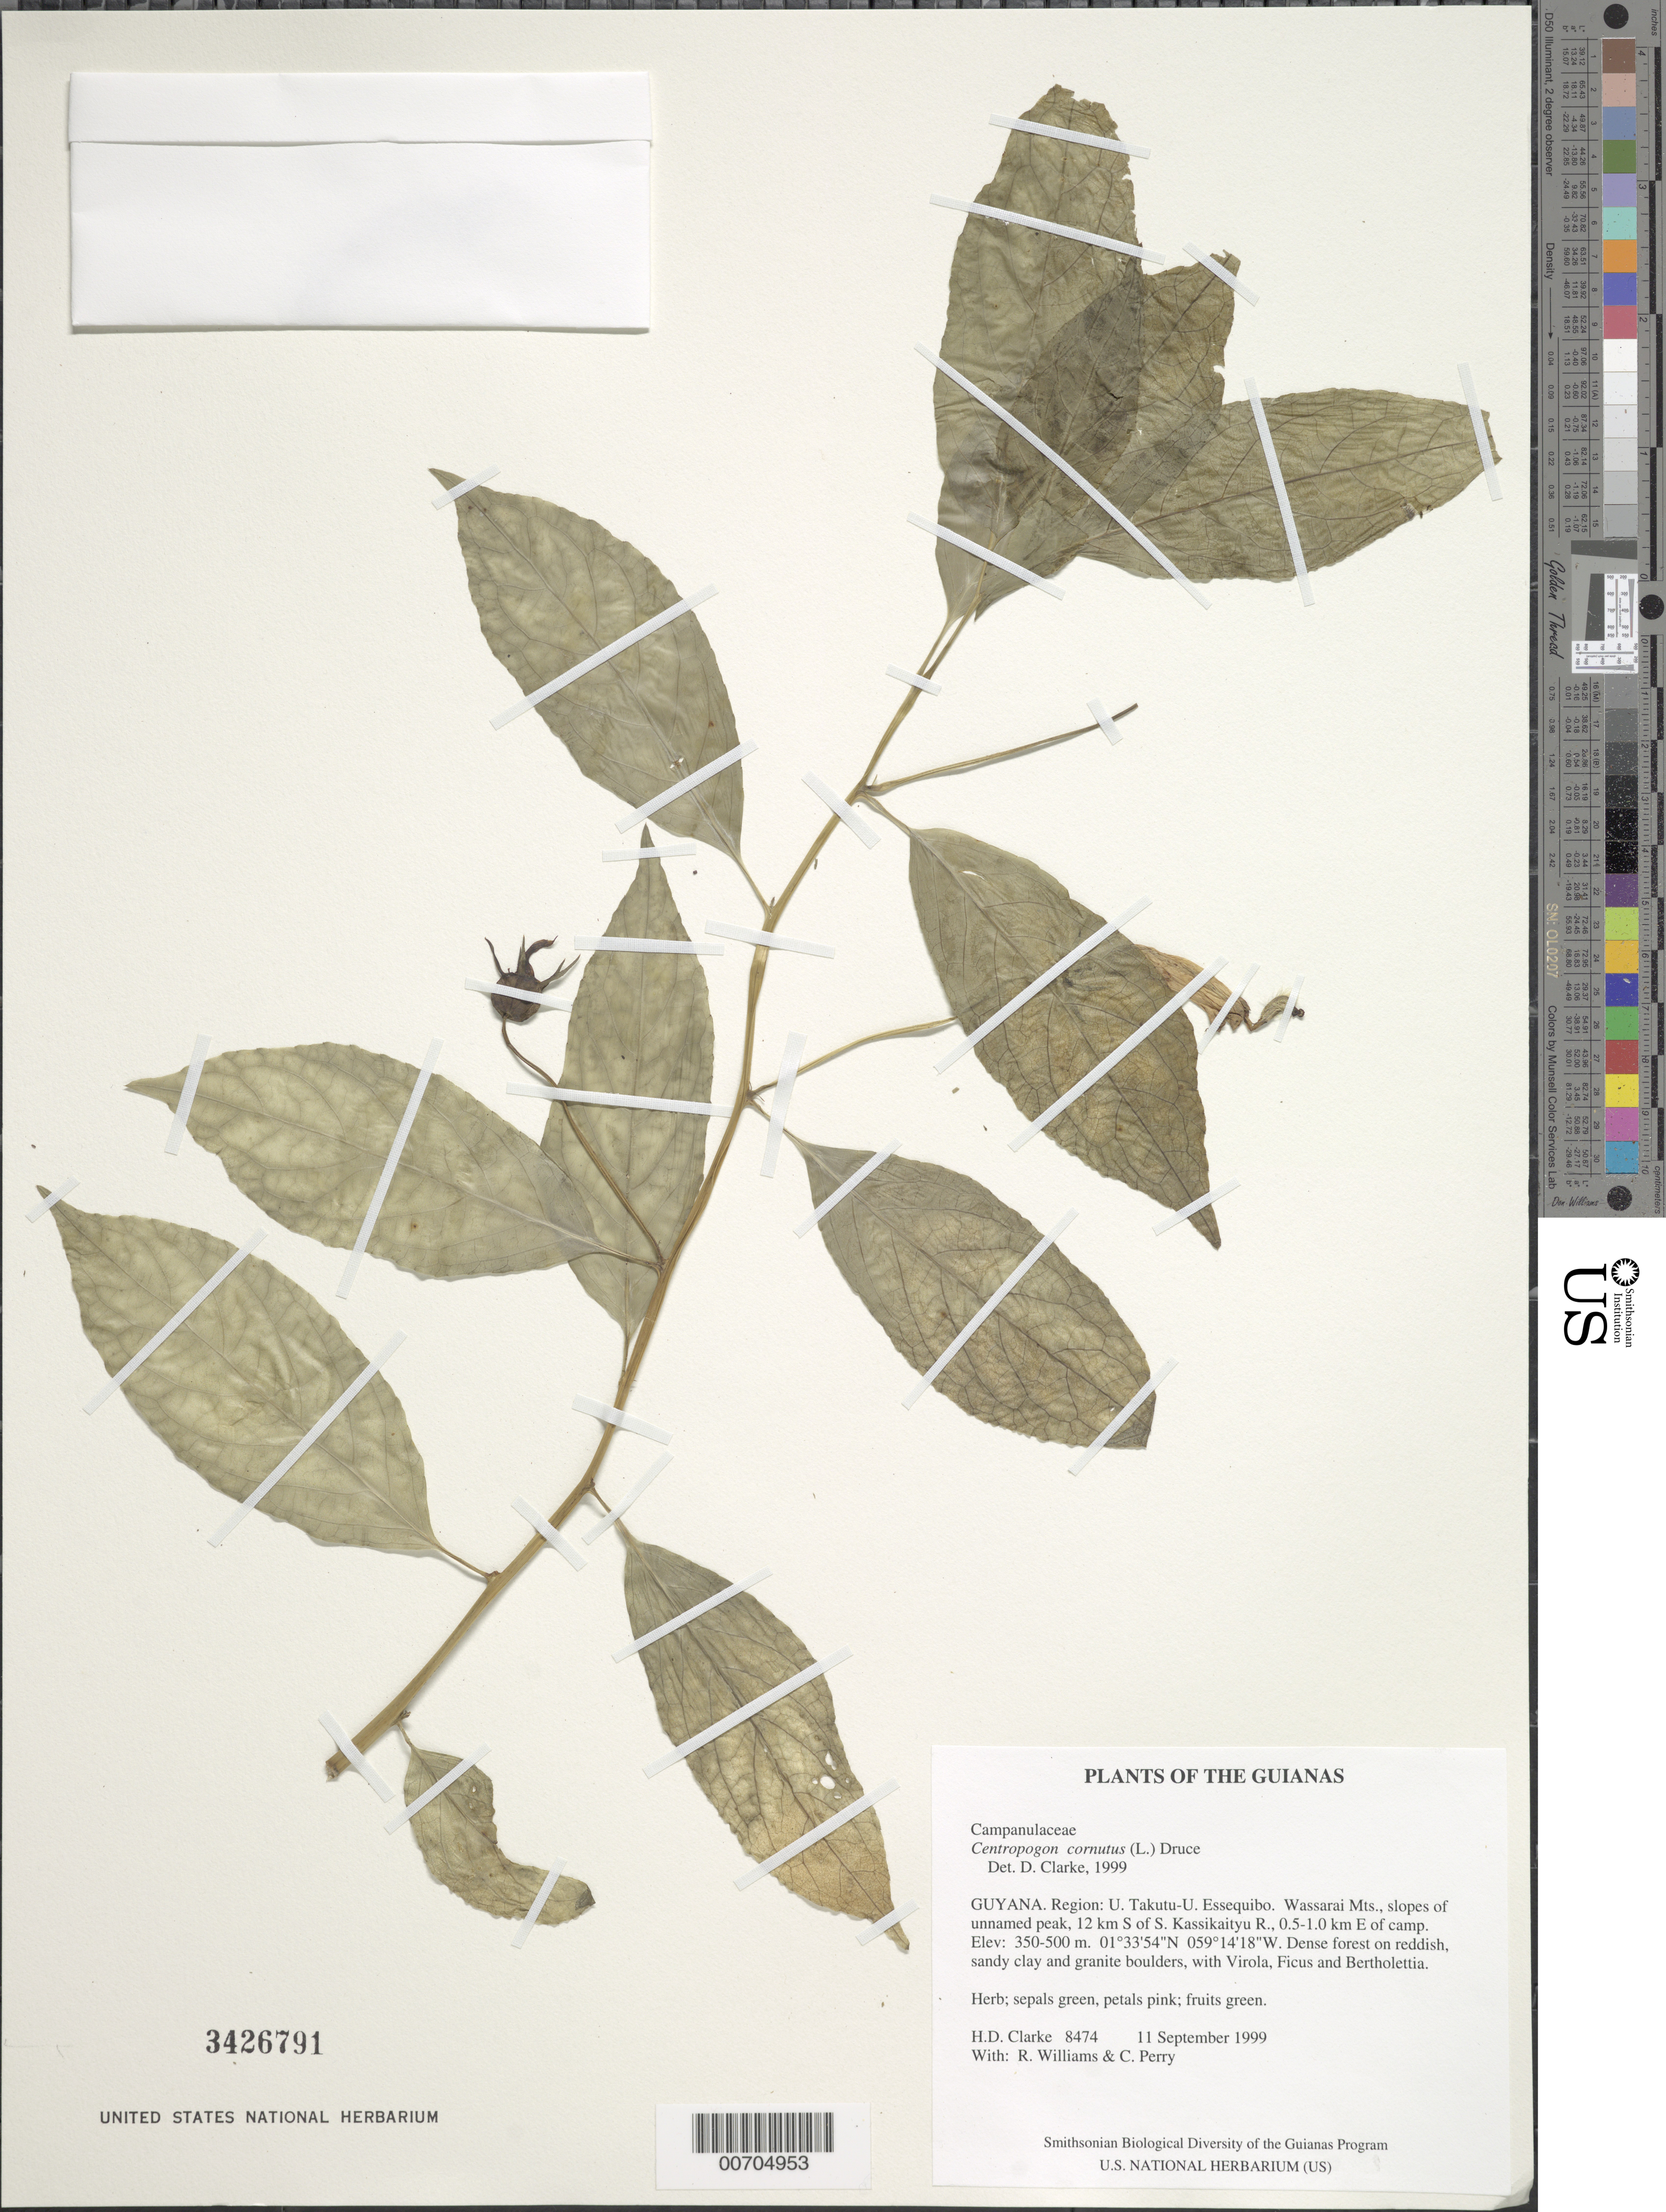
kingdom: Plantae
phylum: Tracheophyta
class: Magnoliopsida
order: Asterales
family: Campanulaceae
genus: Centropogon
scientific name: Centropogon cornutus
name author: (L.) Druce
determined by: Clarke, H. D., University of North Carolina (Asheville)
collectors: H. D. Clarke, R. Williams & C. Perry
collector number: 8474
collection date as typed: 11 September 1999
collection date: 1999-09-11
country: Guyana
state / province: U. Takutu-U. Essequibo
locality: Wassarai Mts., slopes of unnamed peak, 12 km S of S. Kassikaityu R., 0.5-1.0 km E of camp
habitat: Dense forest on reddish, sandy clay and granite boulders, with Virola, Ficus and Bertholettia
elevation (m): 350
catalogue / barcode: US 3426791